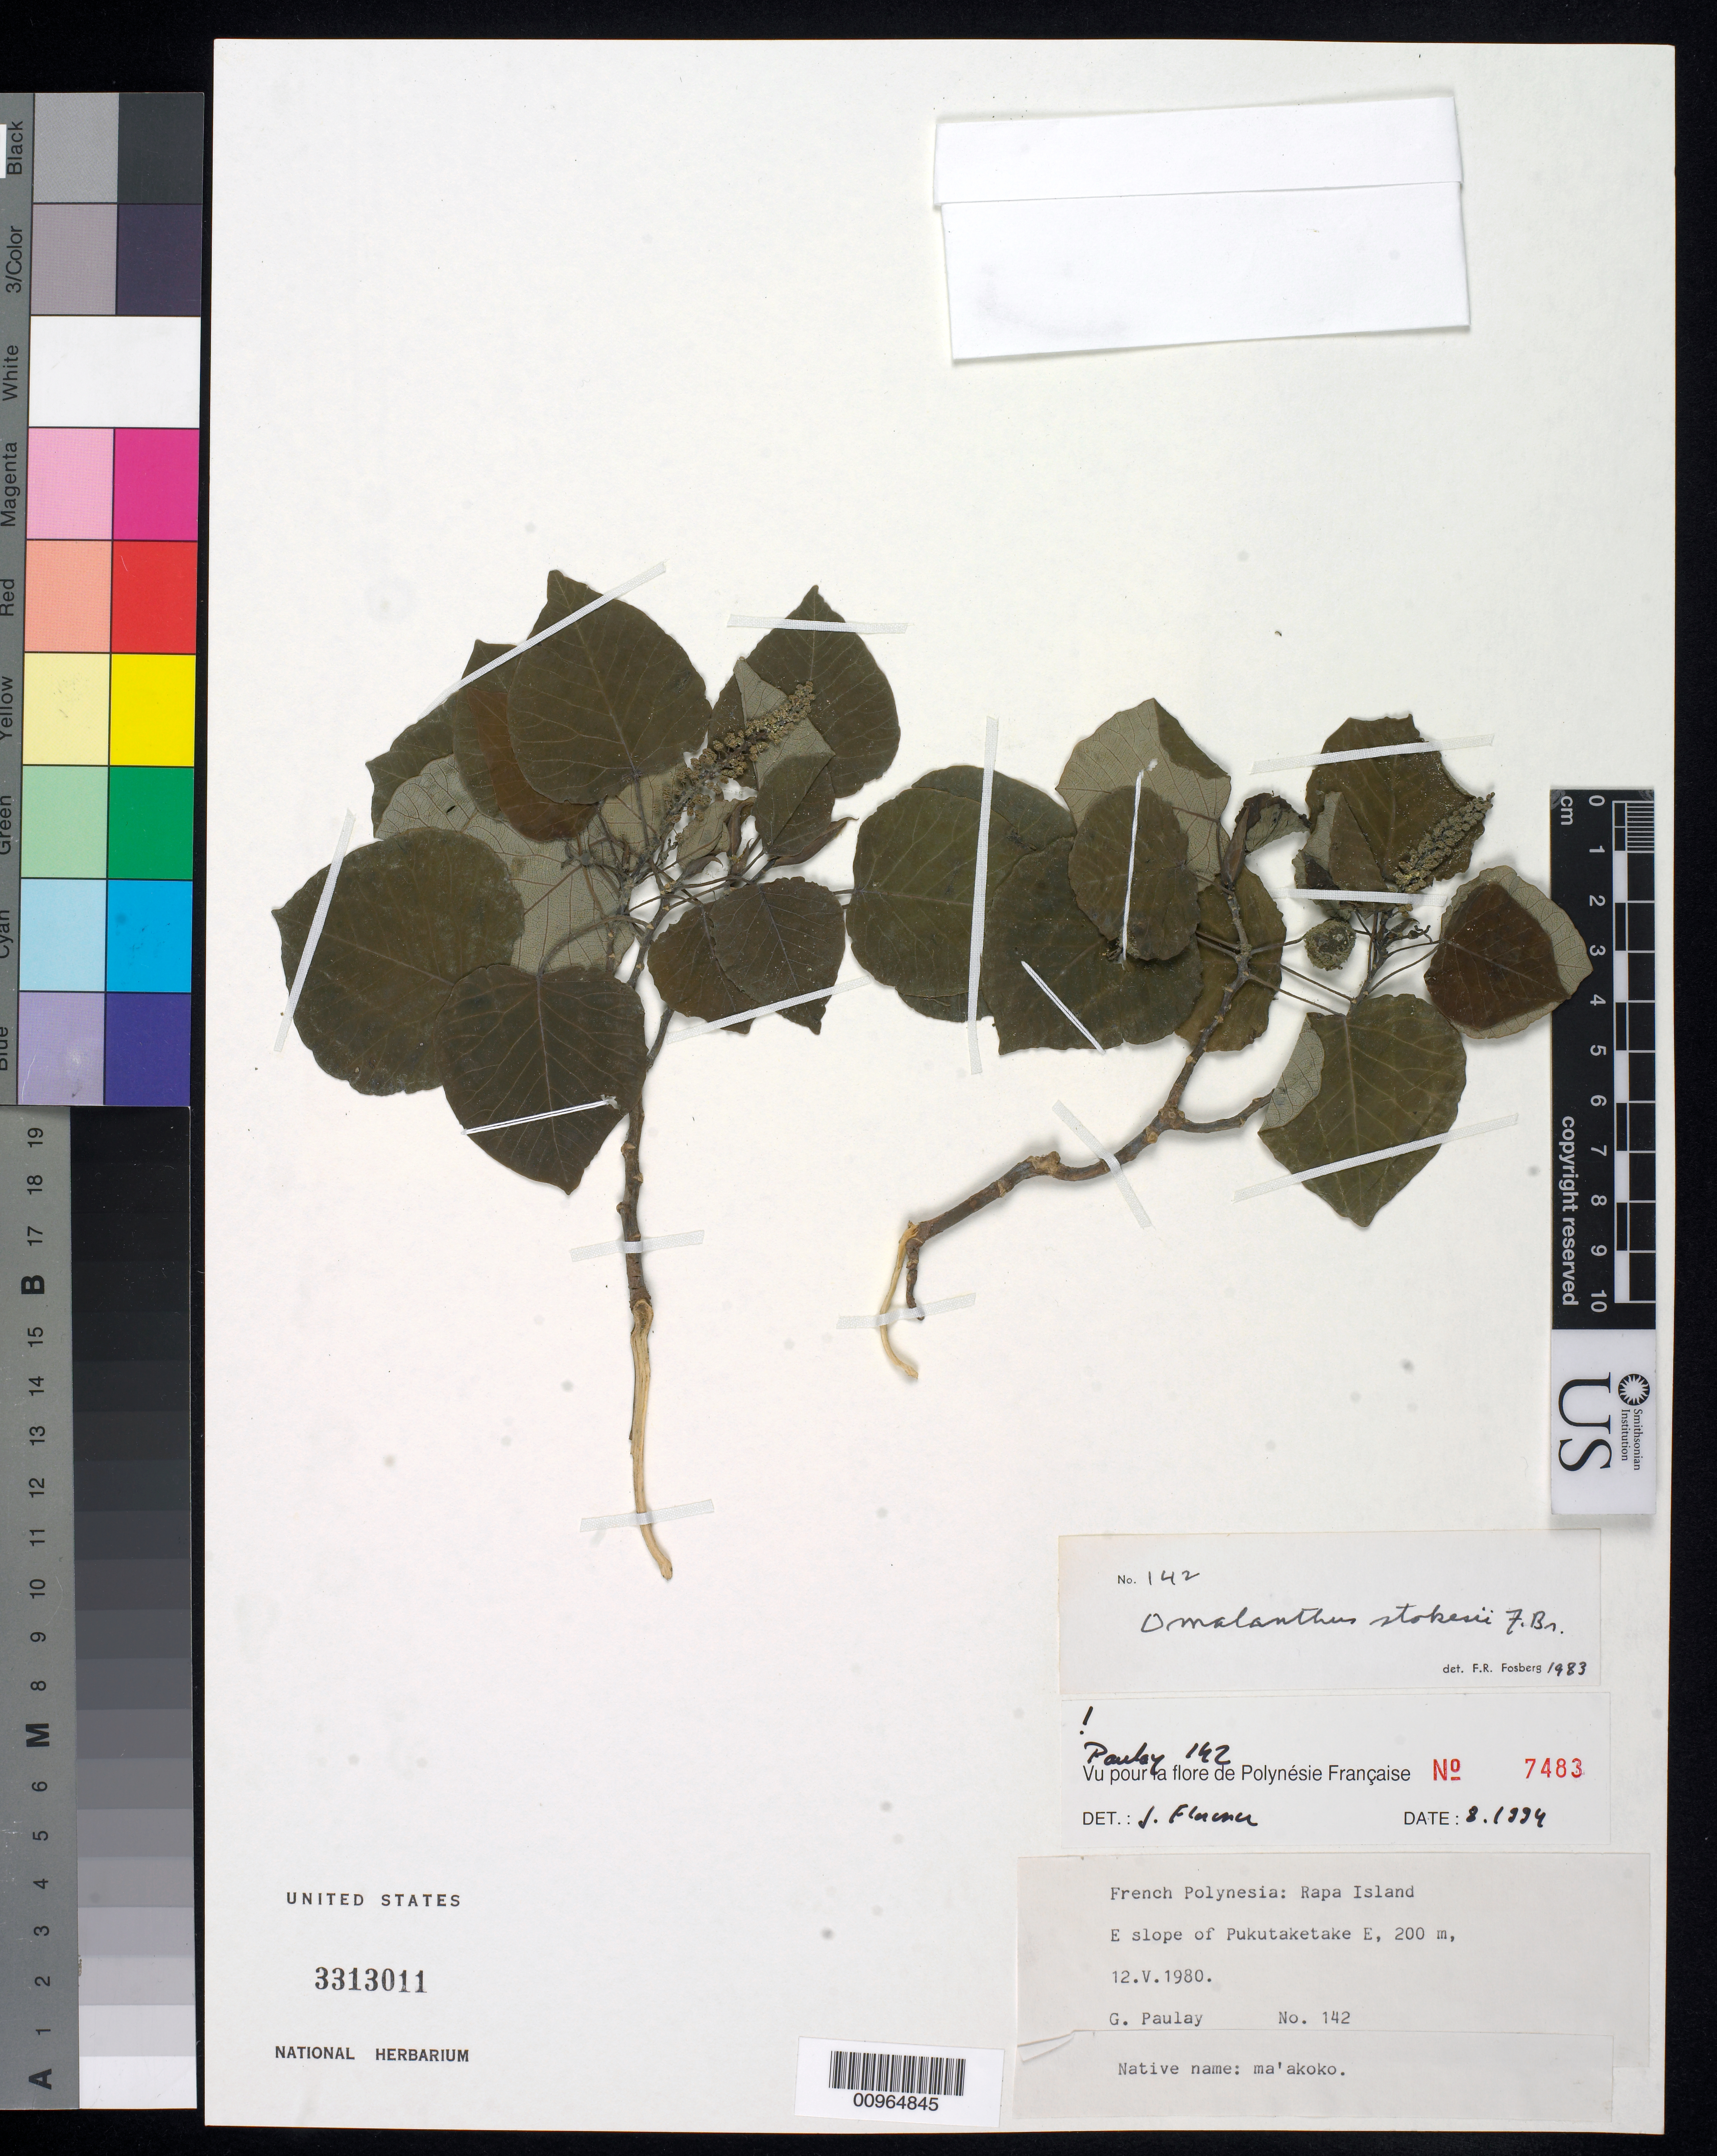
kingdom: Plantae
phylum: Tracheophyta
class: Magnoliopsida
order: Malpighiales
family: Euphorbiaceae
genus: Homalanthus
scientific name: Homalanthus stokesii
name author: F. Br.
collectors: G. Paulay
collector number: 142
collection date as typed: Aug 1934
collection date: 1934-08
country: French Polynesia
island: Rapa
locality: E. slope of Pukutaketake E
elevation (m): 200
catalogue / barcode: US 3313011